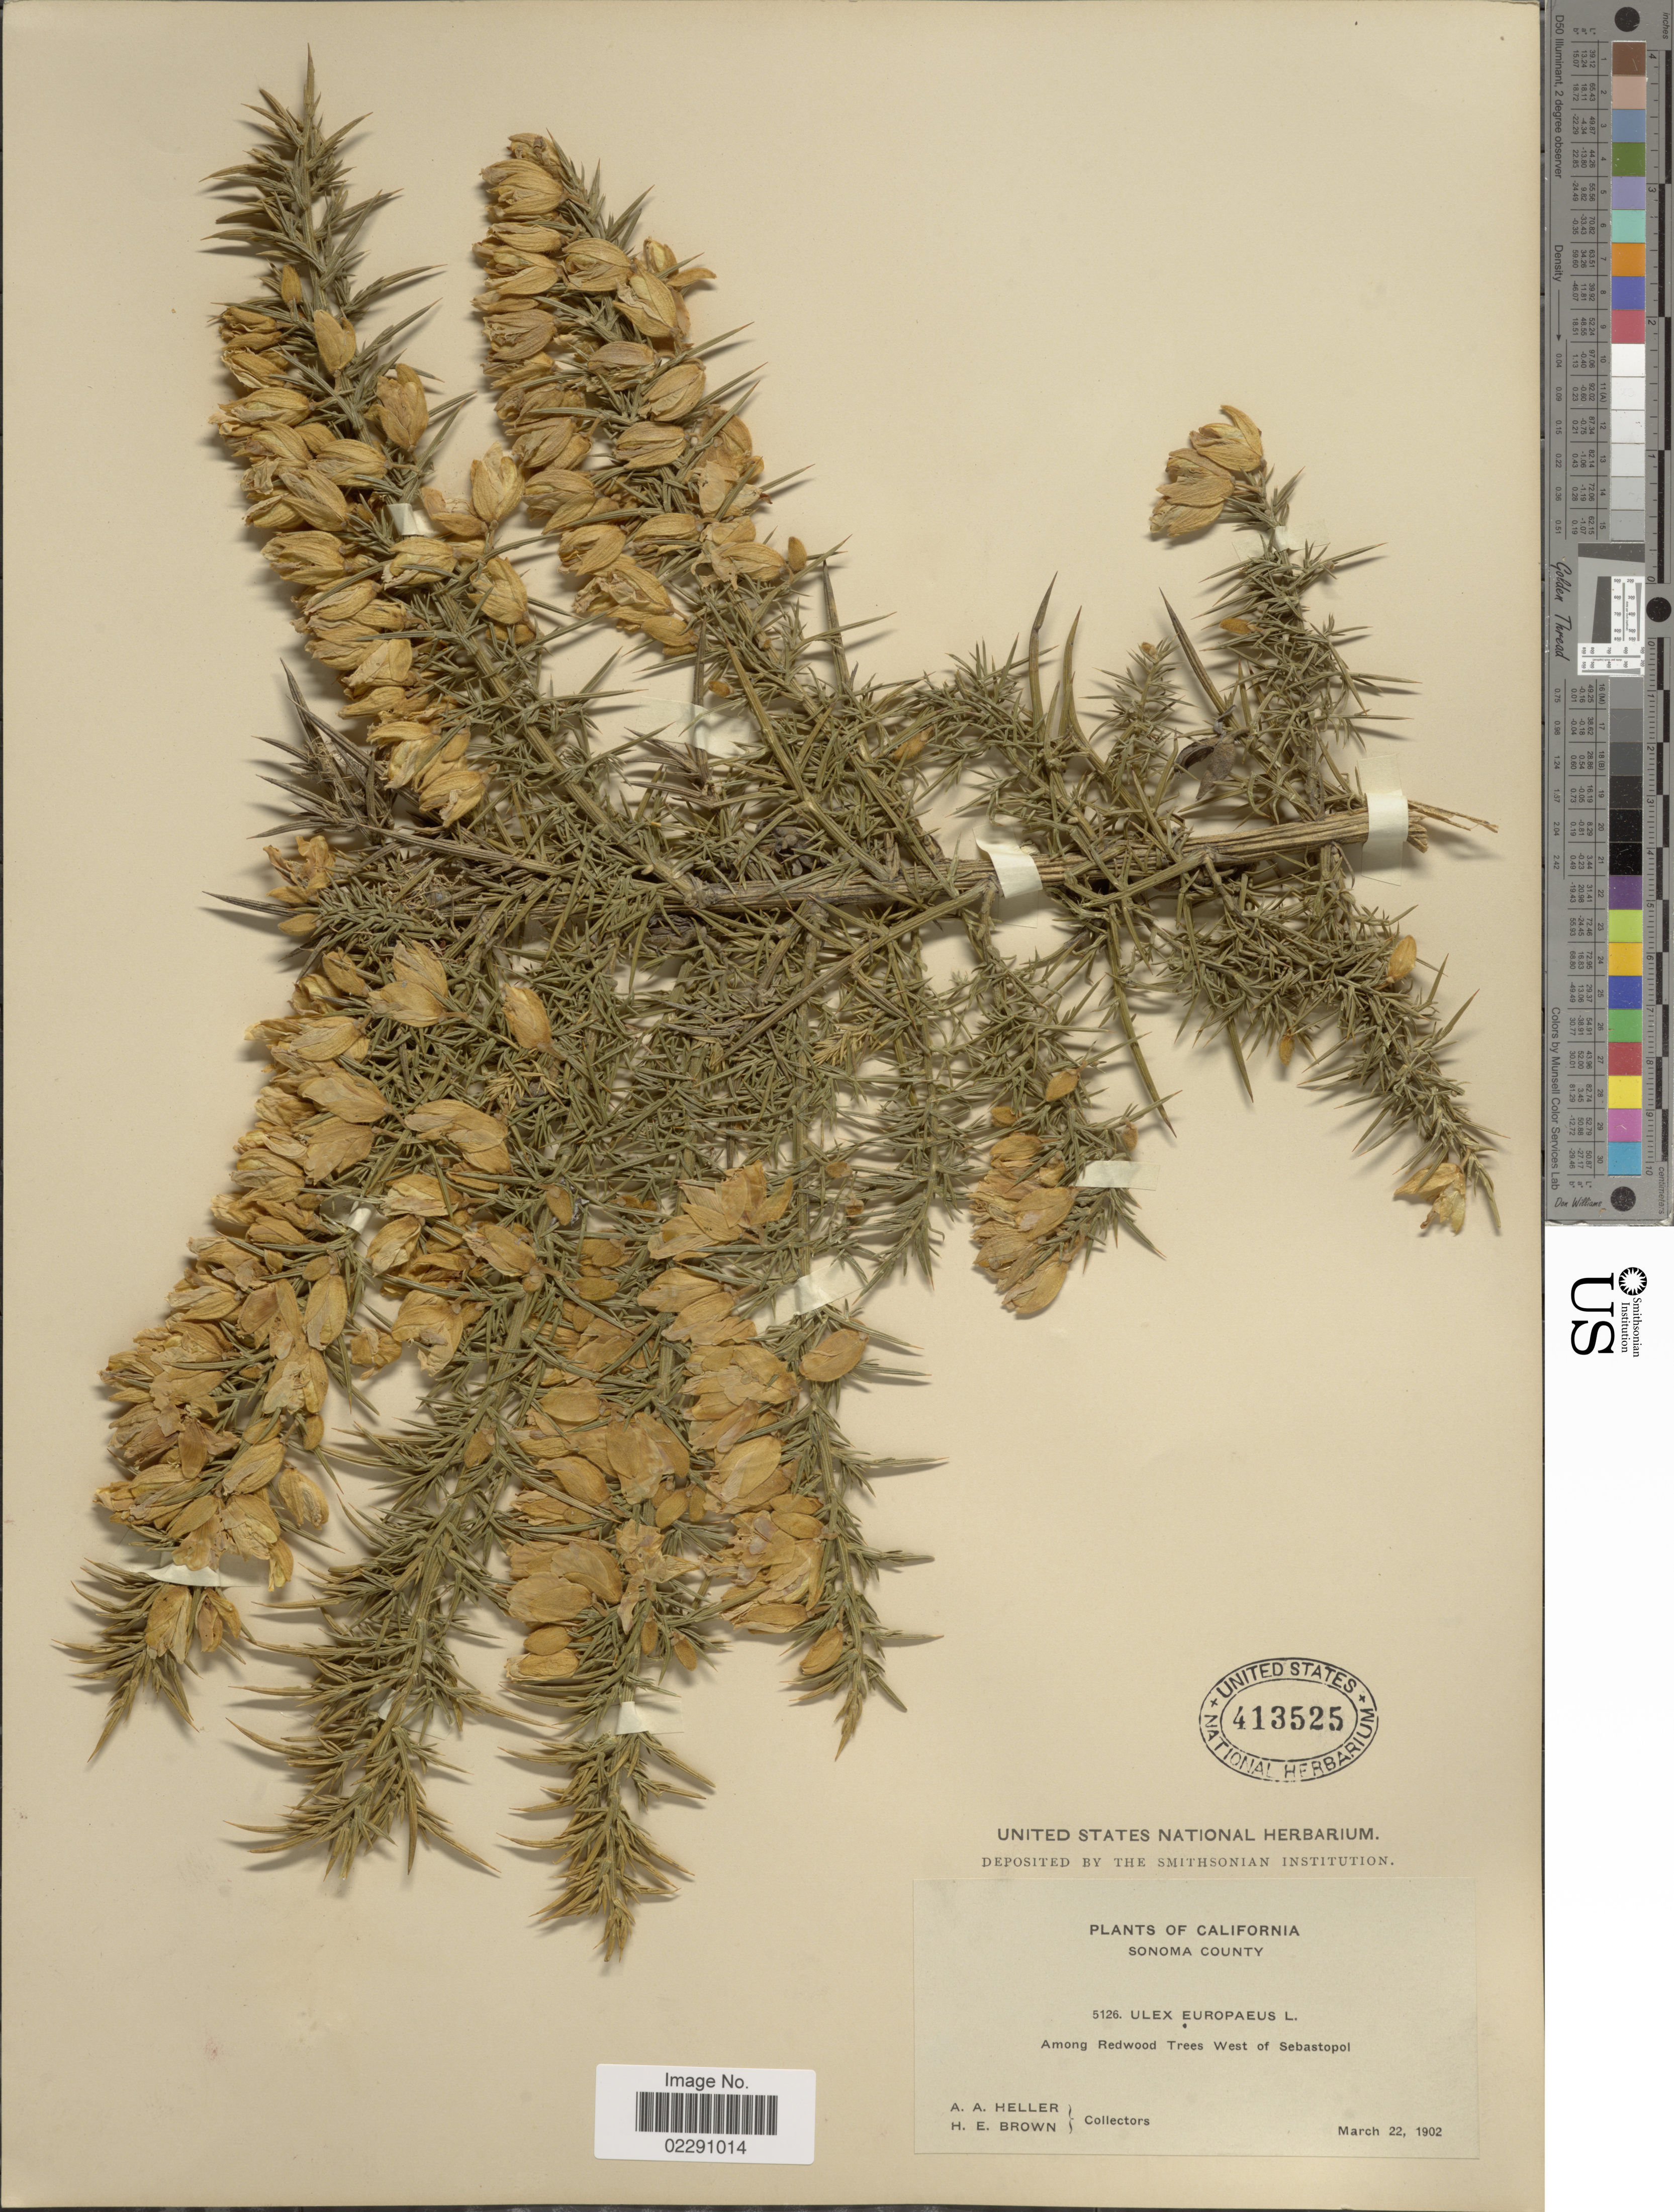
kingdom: Plantae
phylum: Tracheophyta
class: Magnoliopsida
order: Fabales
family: Fabaceae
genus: Ulex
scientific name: Ulex sp.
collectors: A. A. Heller & H. E. Brown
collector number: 5126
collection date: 1902-03-22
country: United States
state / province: California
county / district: Sonoma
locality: Sonoma County, among Redwood Trees West of Sebastopol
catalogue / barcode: US 413525